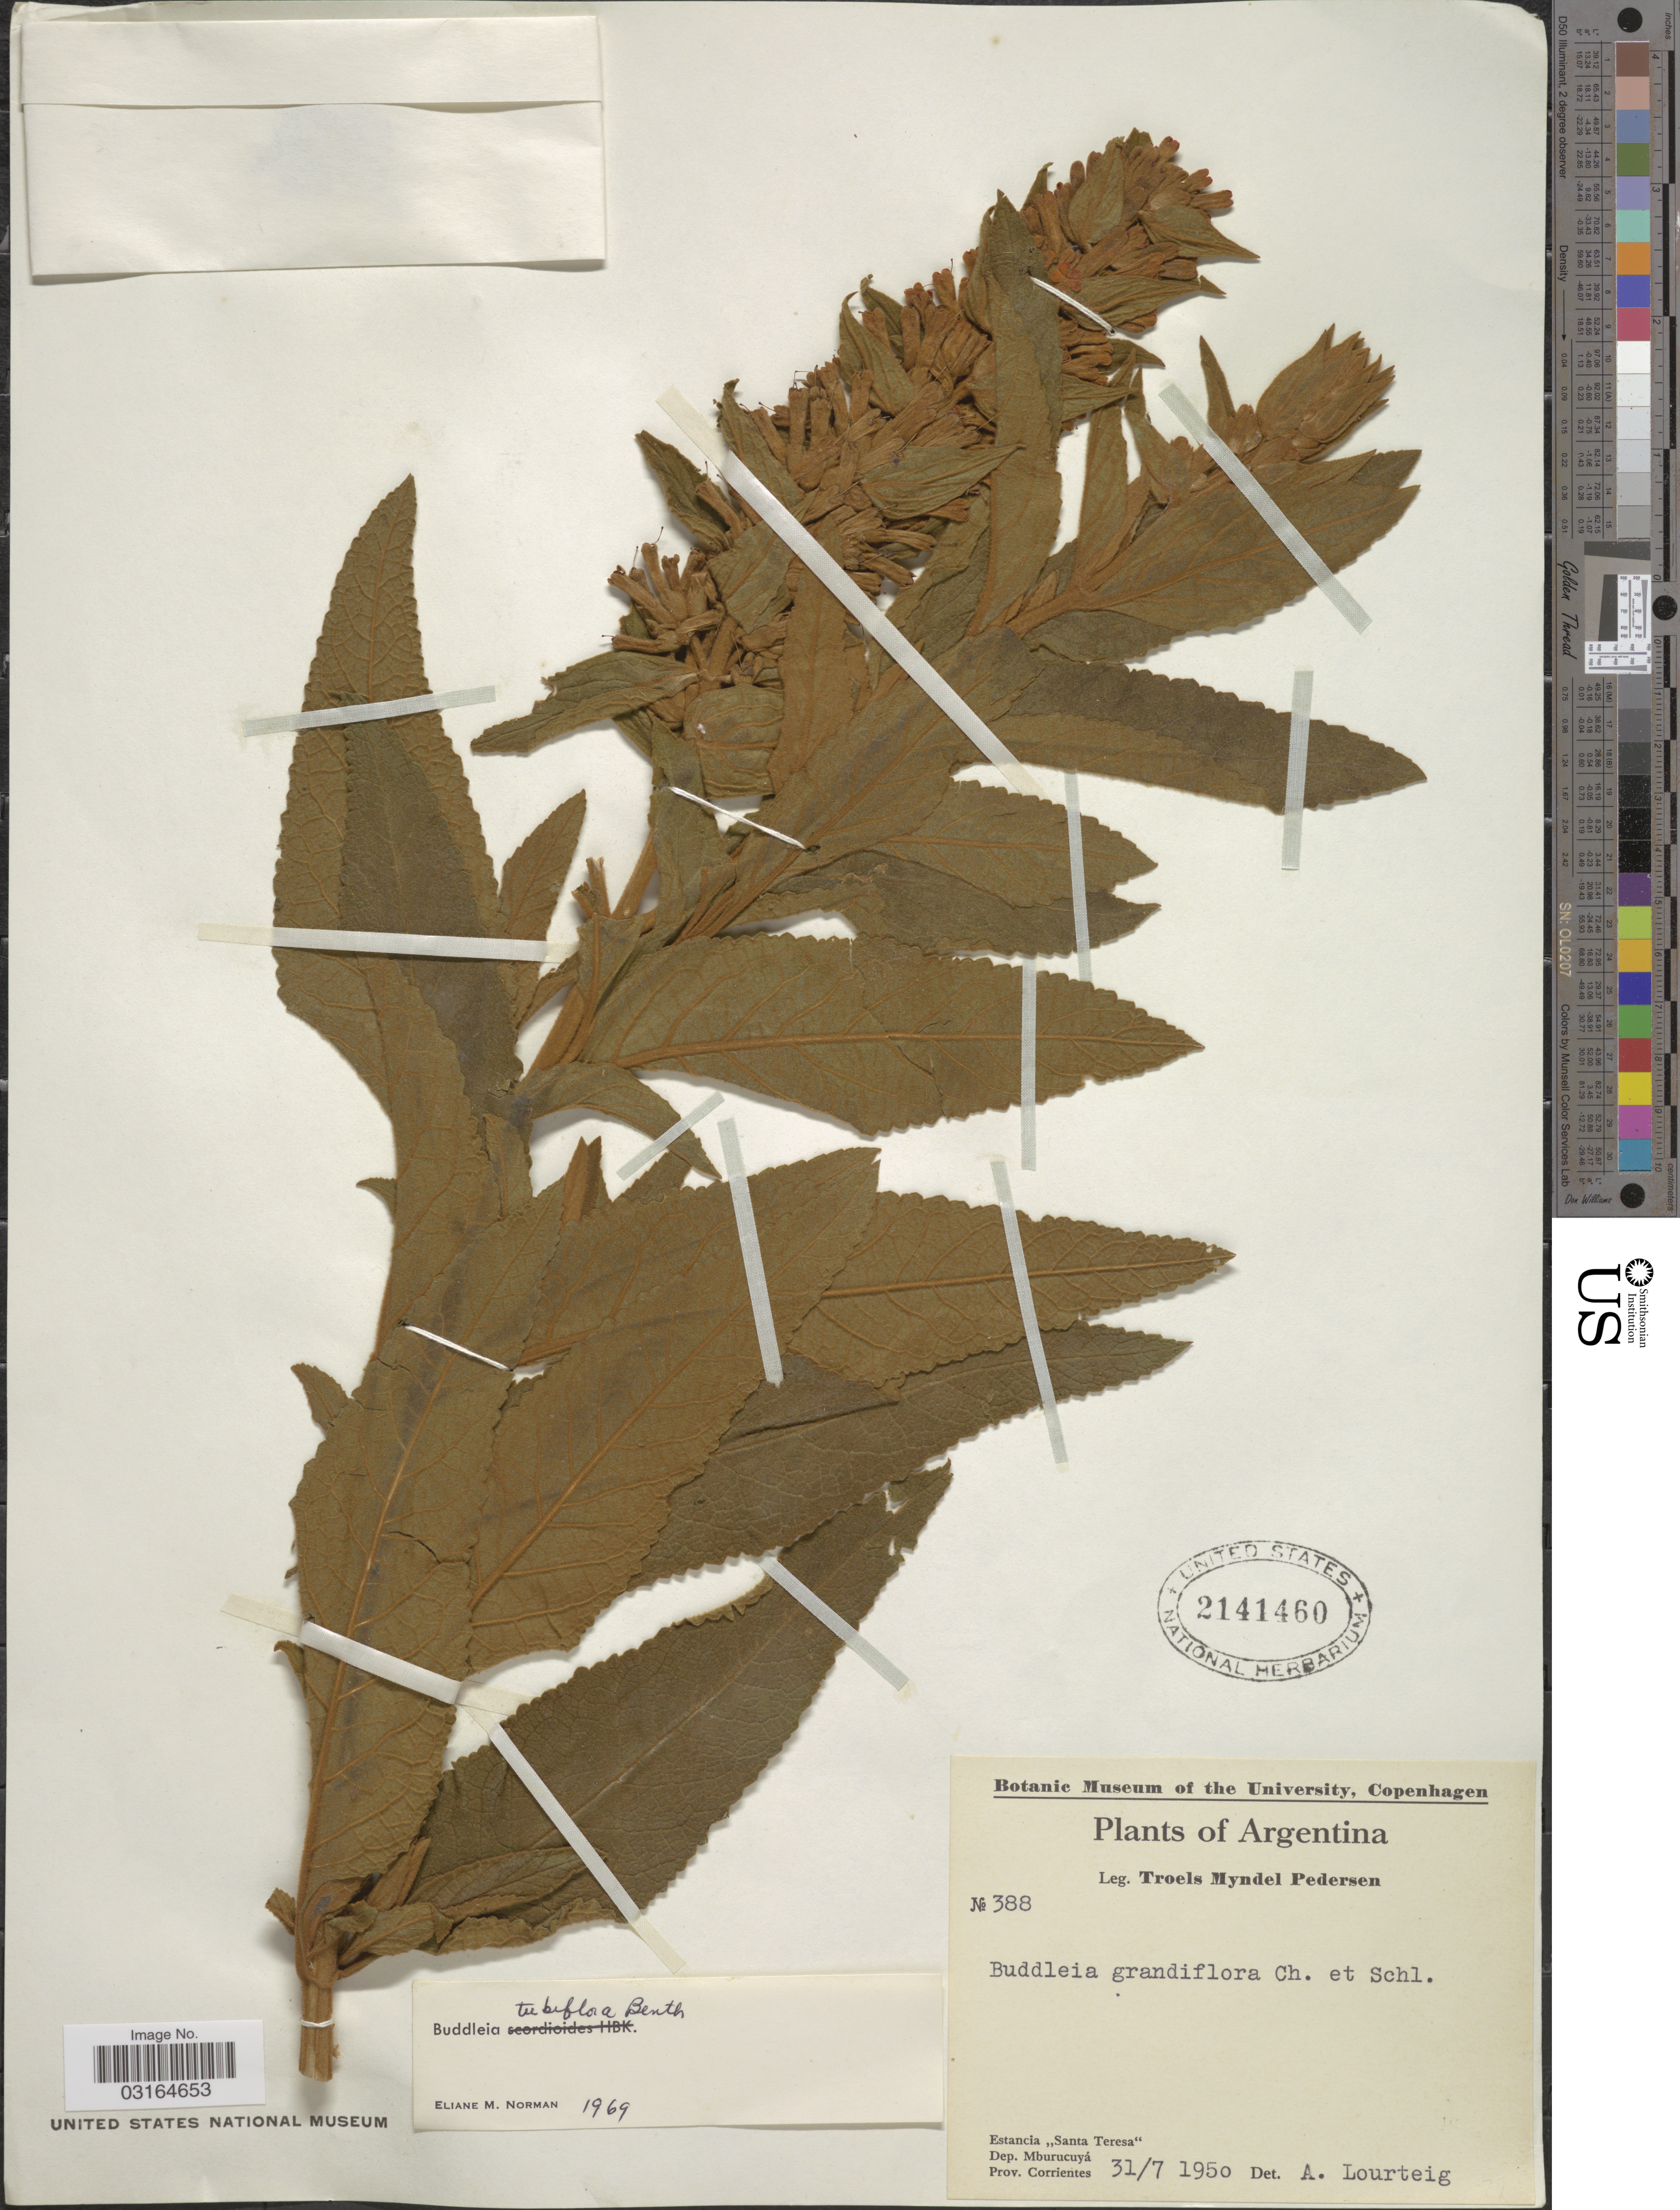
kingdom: Plantae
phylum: Tracheophyta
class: Magnoliopsida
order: Lamiales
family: Scrophulariaceae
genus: Buddleja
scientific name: Buddleja tubiflora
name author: Benth.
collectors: T. Pederson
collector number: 388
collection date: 1950-07-31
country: Argentina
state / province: Corrientes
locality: Estancia "Santa Teresa", Dep Mburucuyá.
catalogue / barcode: US 2141460